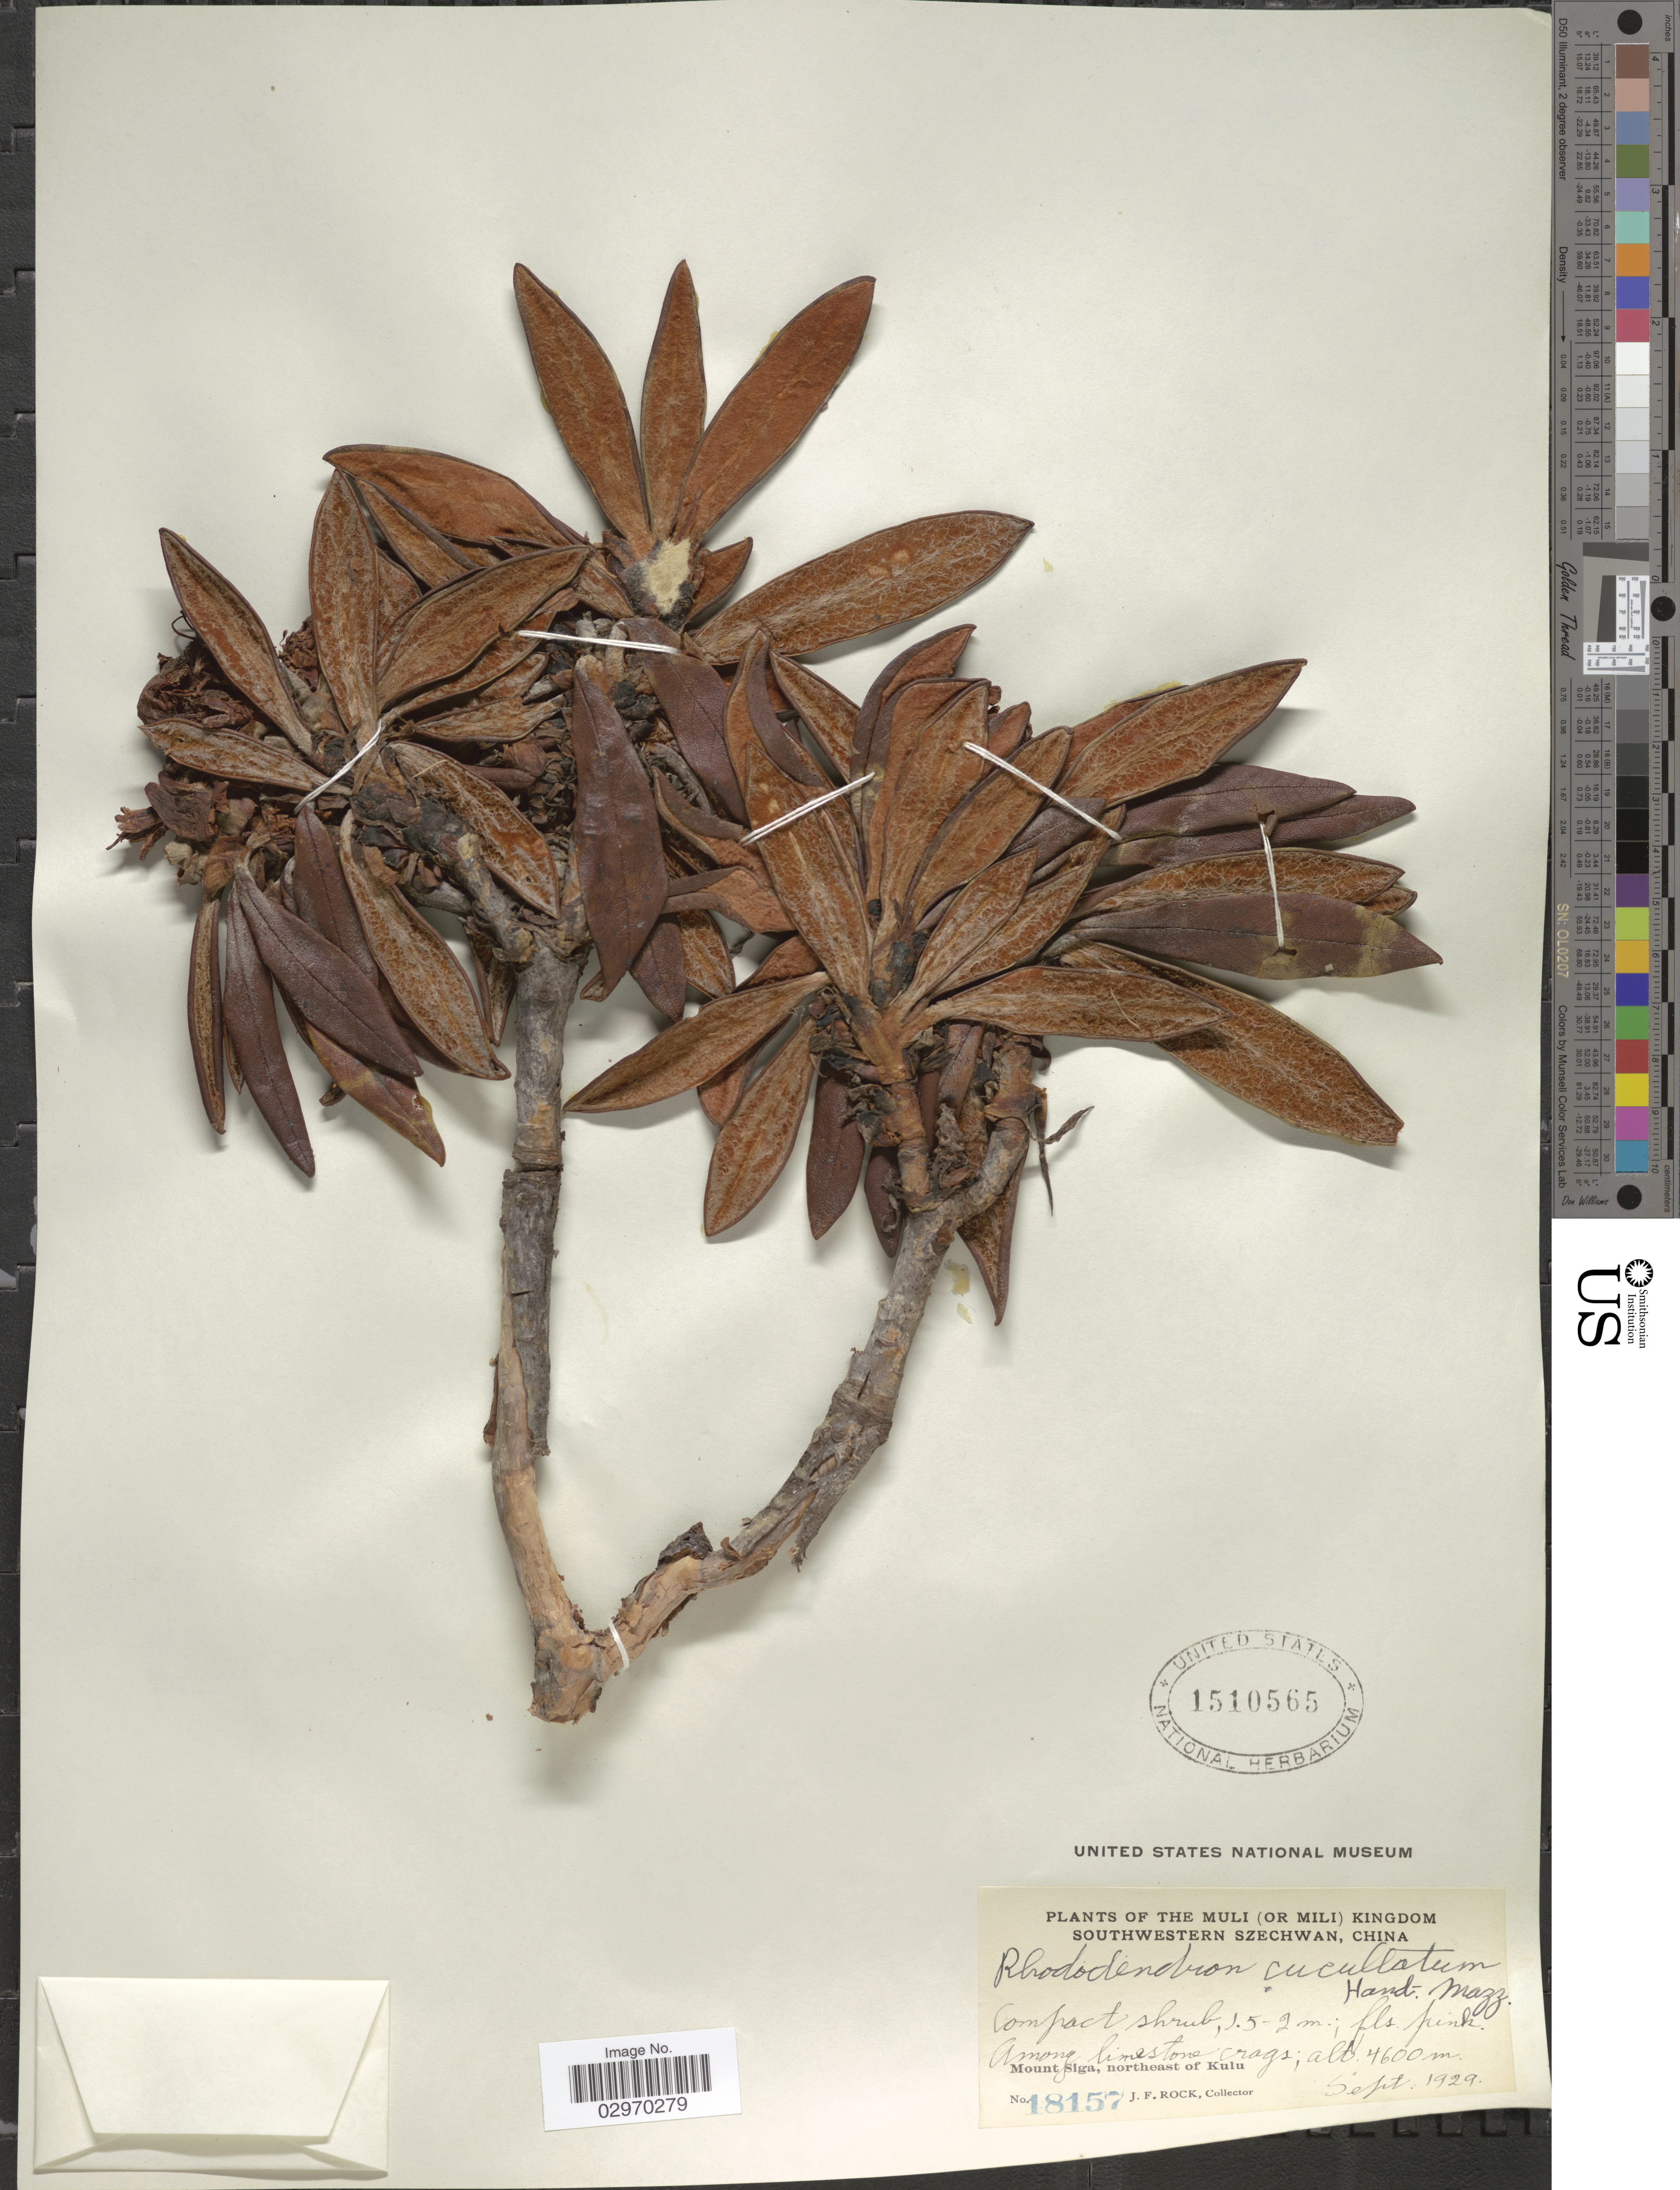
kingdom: Plantae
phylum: Tracheophyta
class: Magnoliopsida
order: Ericales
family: Ericaceae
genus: Rhododendron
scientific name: Rhododendron cucullatum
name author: Hand.-Mazz.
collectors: J. Rock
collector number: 18157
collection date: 1929-09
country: China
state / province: Sichuan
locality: The Muli (or Mili) Kingdom, southwestern Szechwan, Mount Siga, northeast of Kulu. Among limestone crags.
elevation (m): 4600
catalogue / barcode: US 1510565